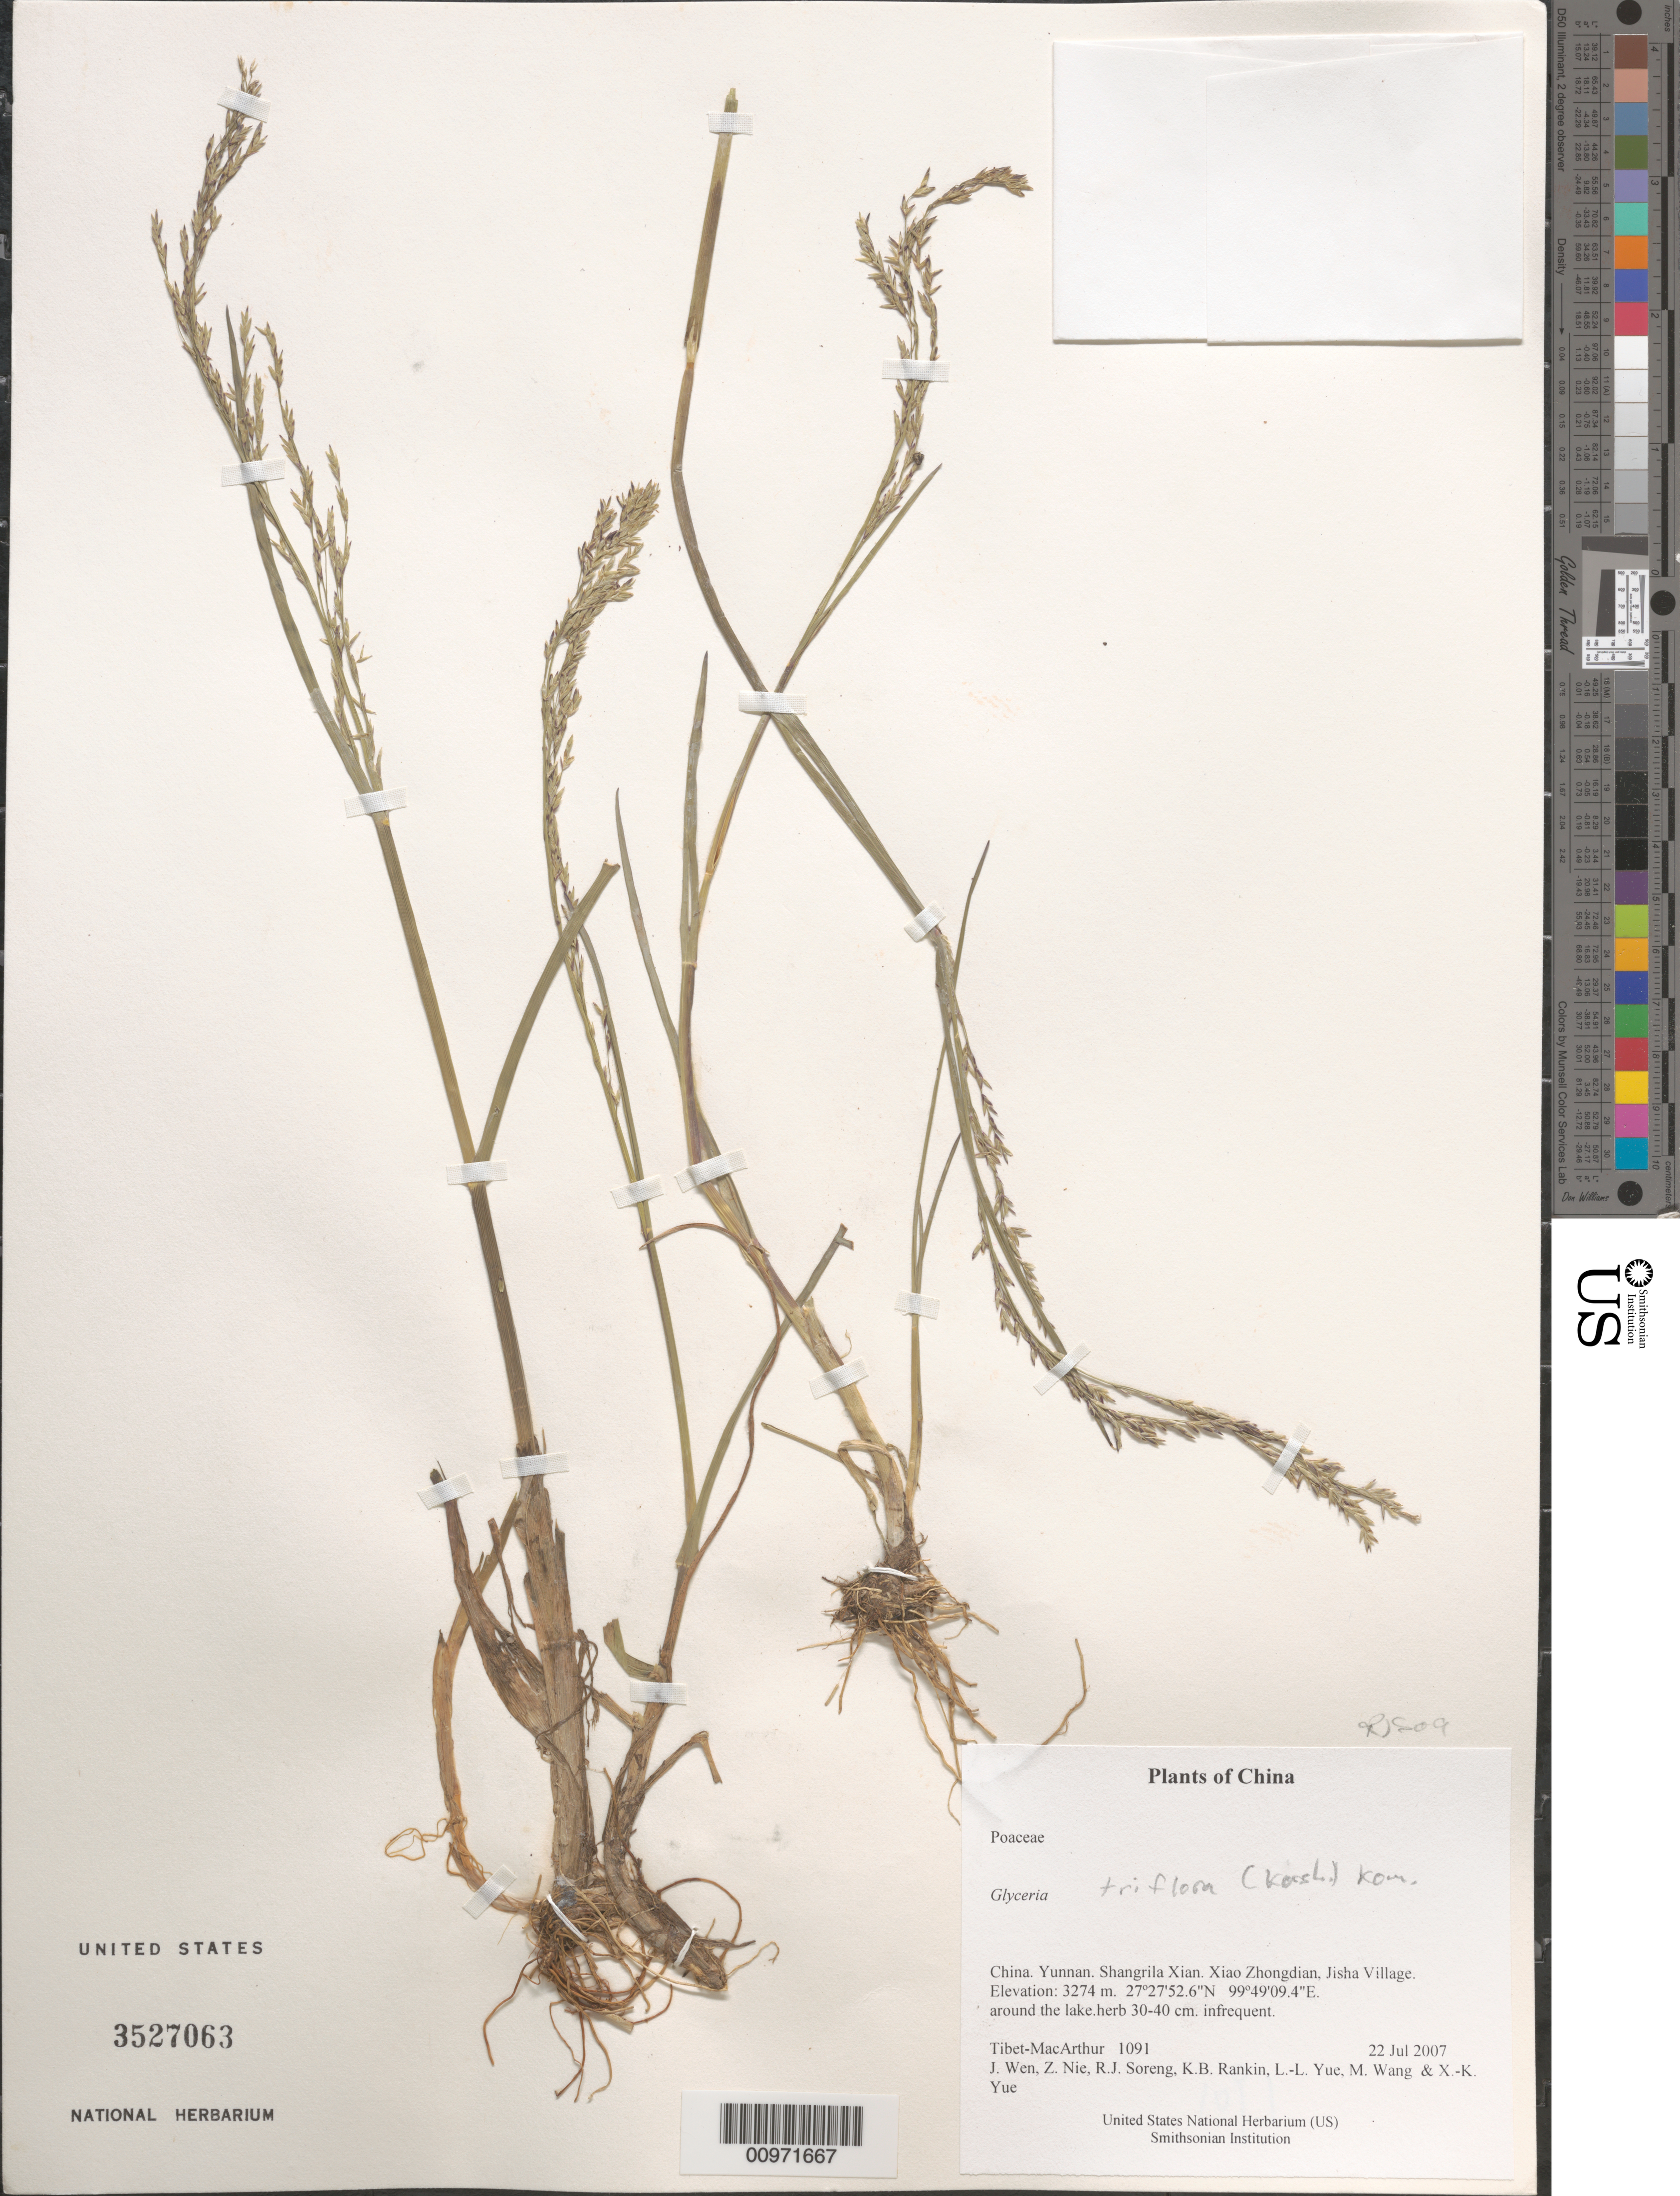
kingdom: Plantae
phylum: Tracheophyta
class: Liliopsida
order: Poales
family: Poaceae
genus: Glyceria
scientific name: Glyceria triflora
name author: (Korsh.) Kom.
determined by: Soreng, Robert J., Research Associate (BOT), Smithsonian Institution - National Museum of Natural History (UNITED STATES)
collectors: Tibet-MacArthur, J. Wen, Z. Nie, R. J. Soreng, K. Rankin, L. Yue, M. Wang & X. Yue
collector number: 1091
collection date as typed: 22 Jul 2007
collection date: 2007-07-22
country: China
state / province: Yunnan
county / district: Shangrila Xian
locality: Xiao Zhongdian, Jisha Village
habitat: around the lake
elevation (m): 3274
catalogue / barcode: US 3527063